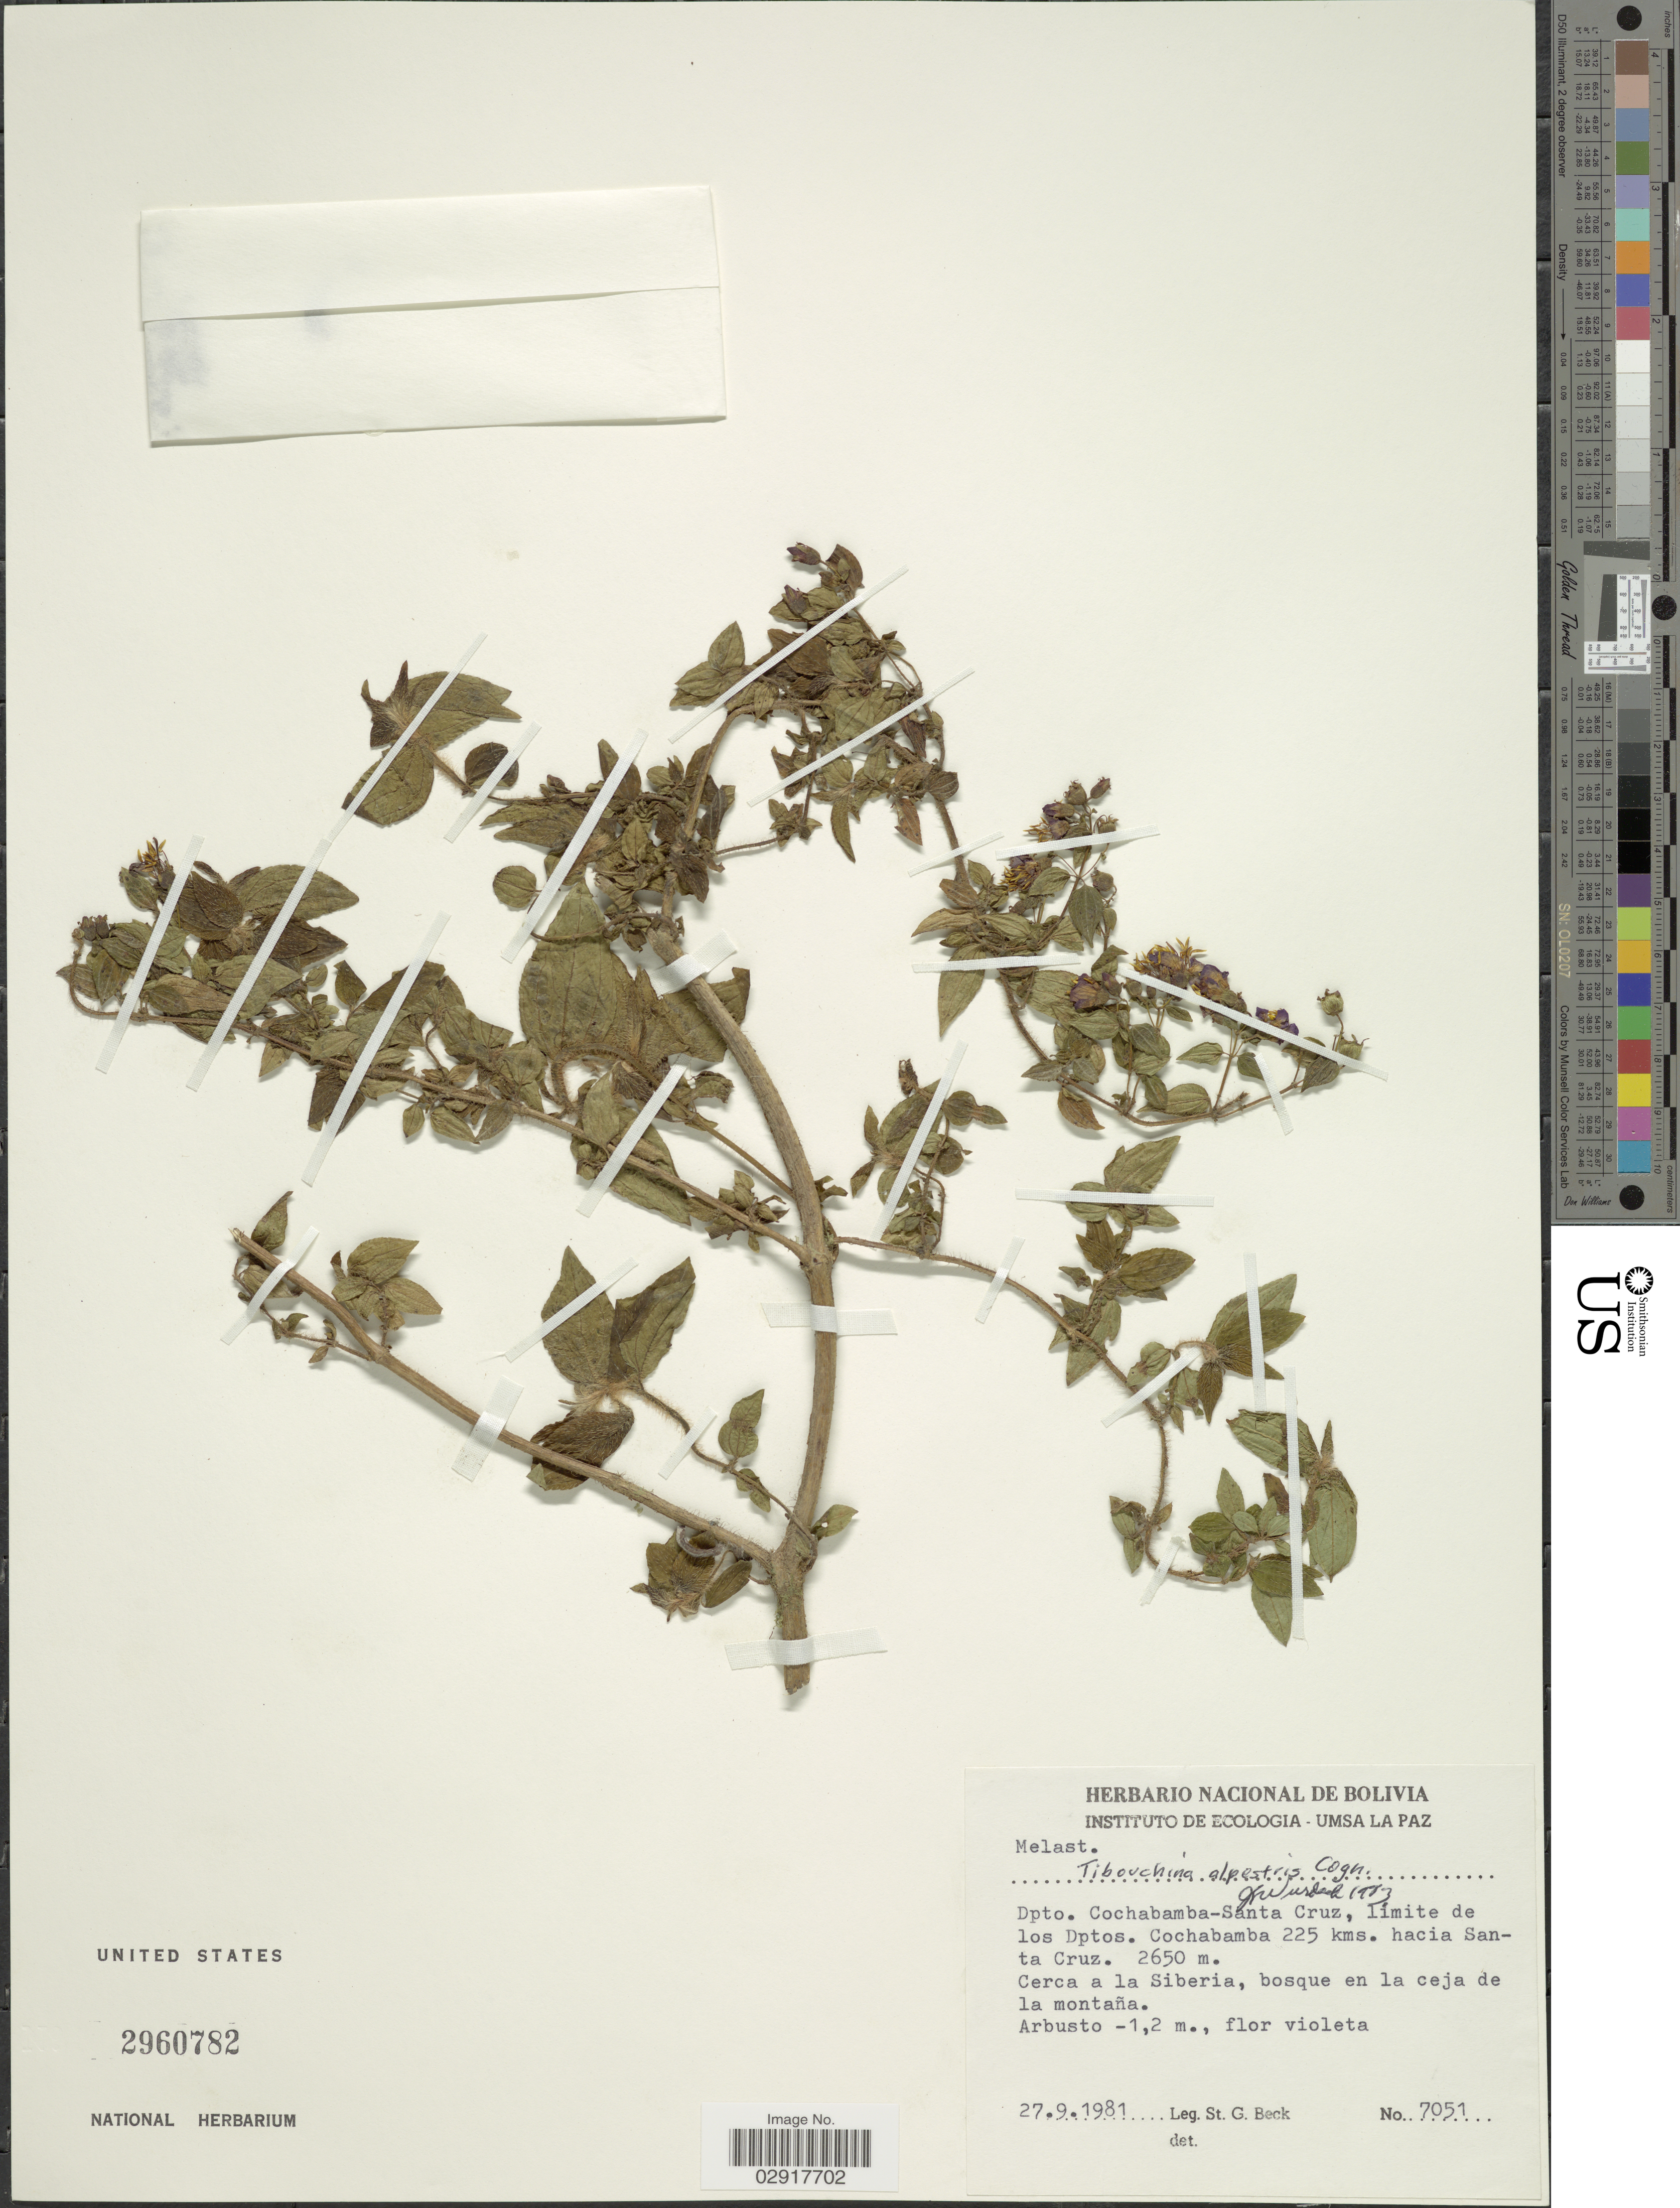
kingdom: Plantae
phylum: Tracheophyta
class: Magnoliopsida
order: Myrtales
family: Melastomataceae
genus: Chaetogastra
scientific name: Chaetogastra brachyphylla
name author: (Gleason) P.J.F. Guim. & Michelang.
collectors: S. G. Beck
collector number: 7051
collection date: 1981-09-27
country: Bolivia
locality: Dpto. Cochabamba-Santa Cruz, límite de los Dptos. Cochabamba 225 kms. hacia Santa Cruz.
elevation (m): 2650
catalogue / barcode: US 2960782